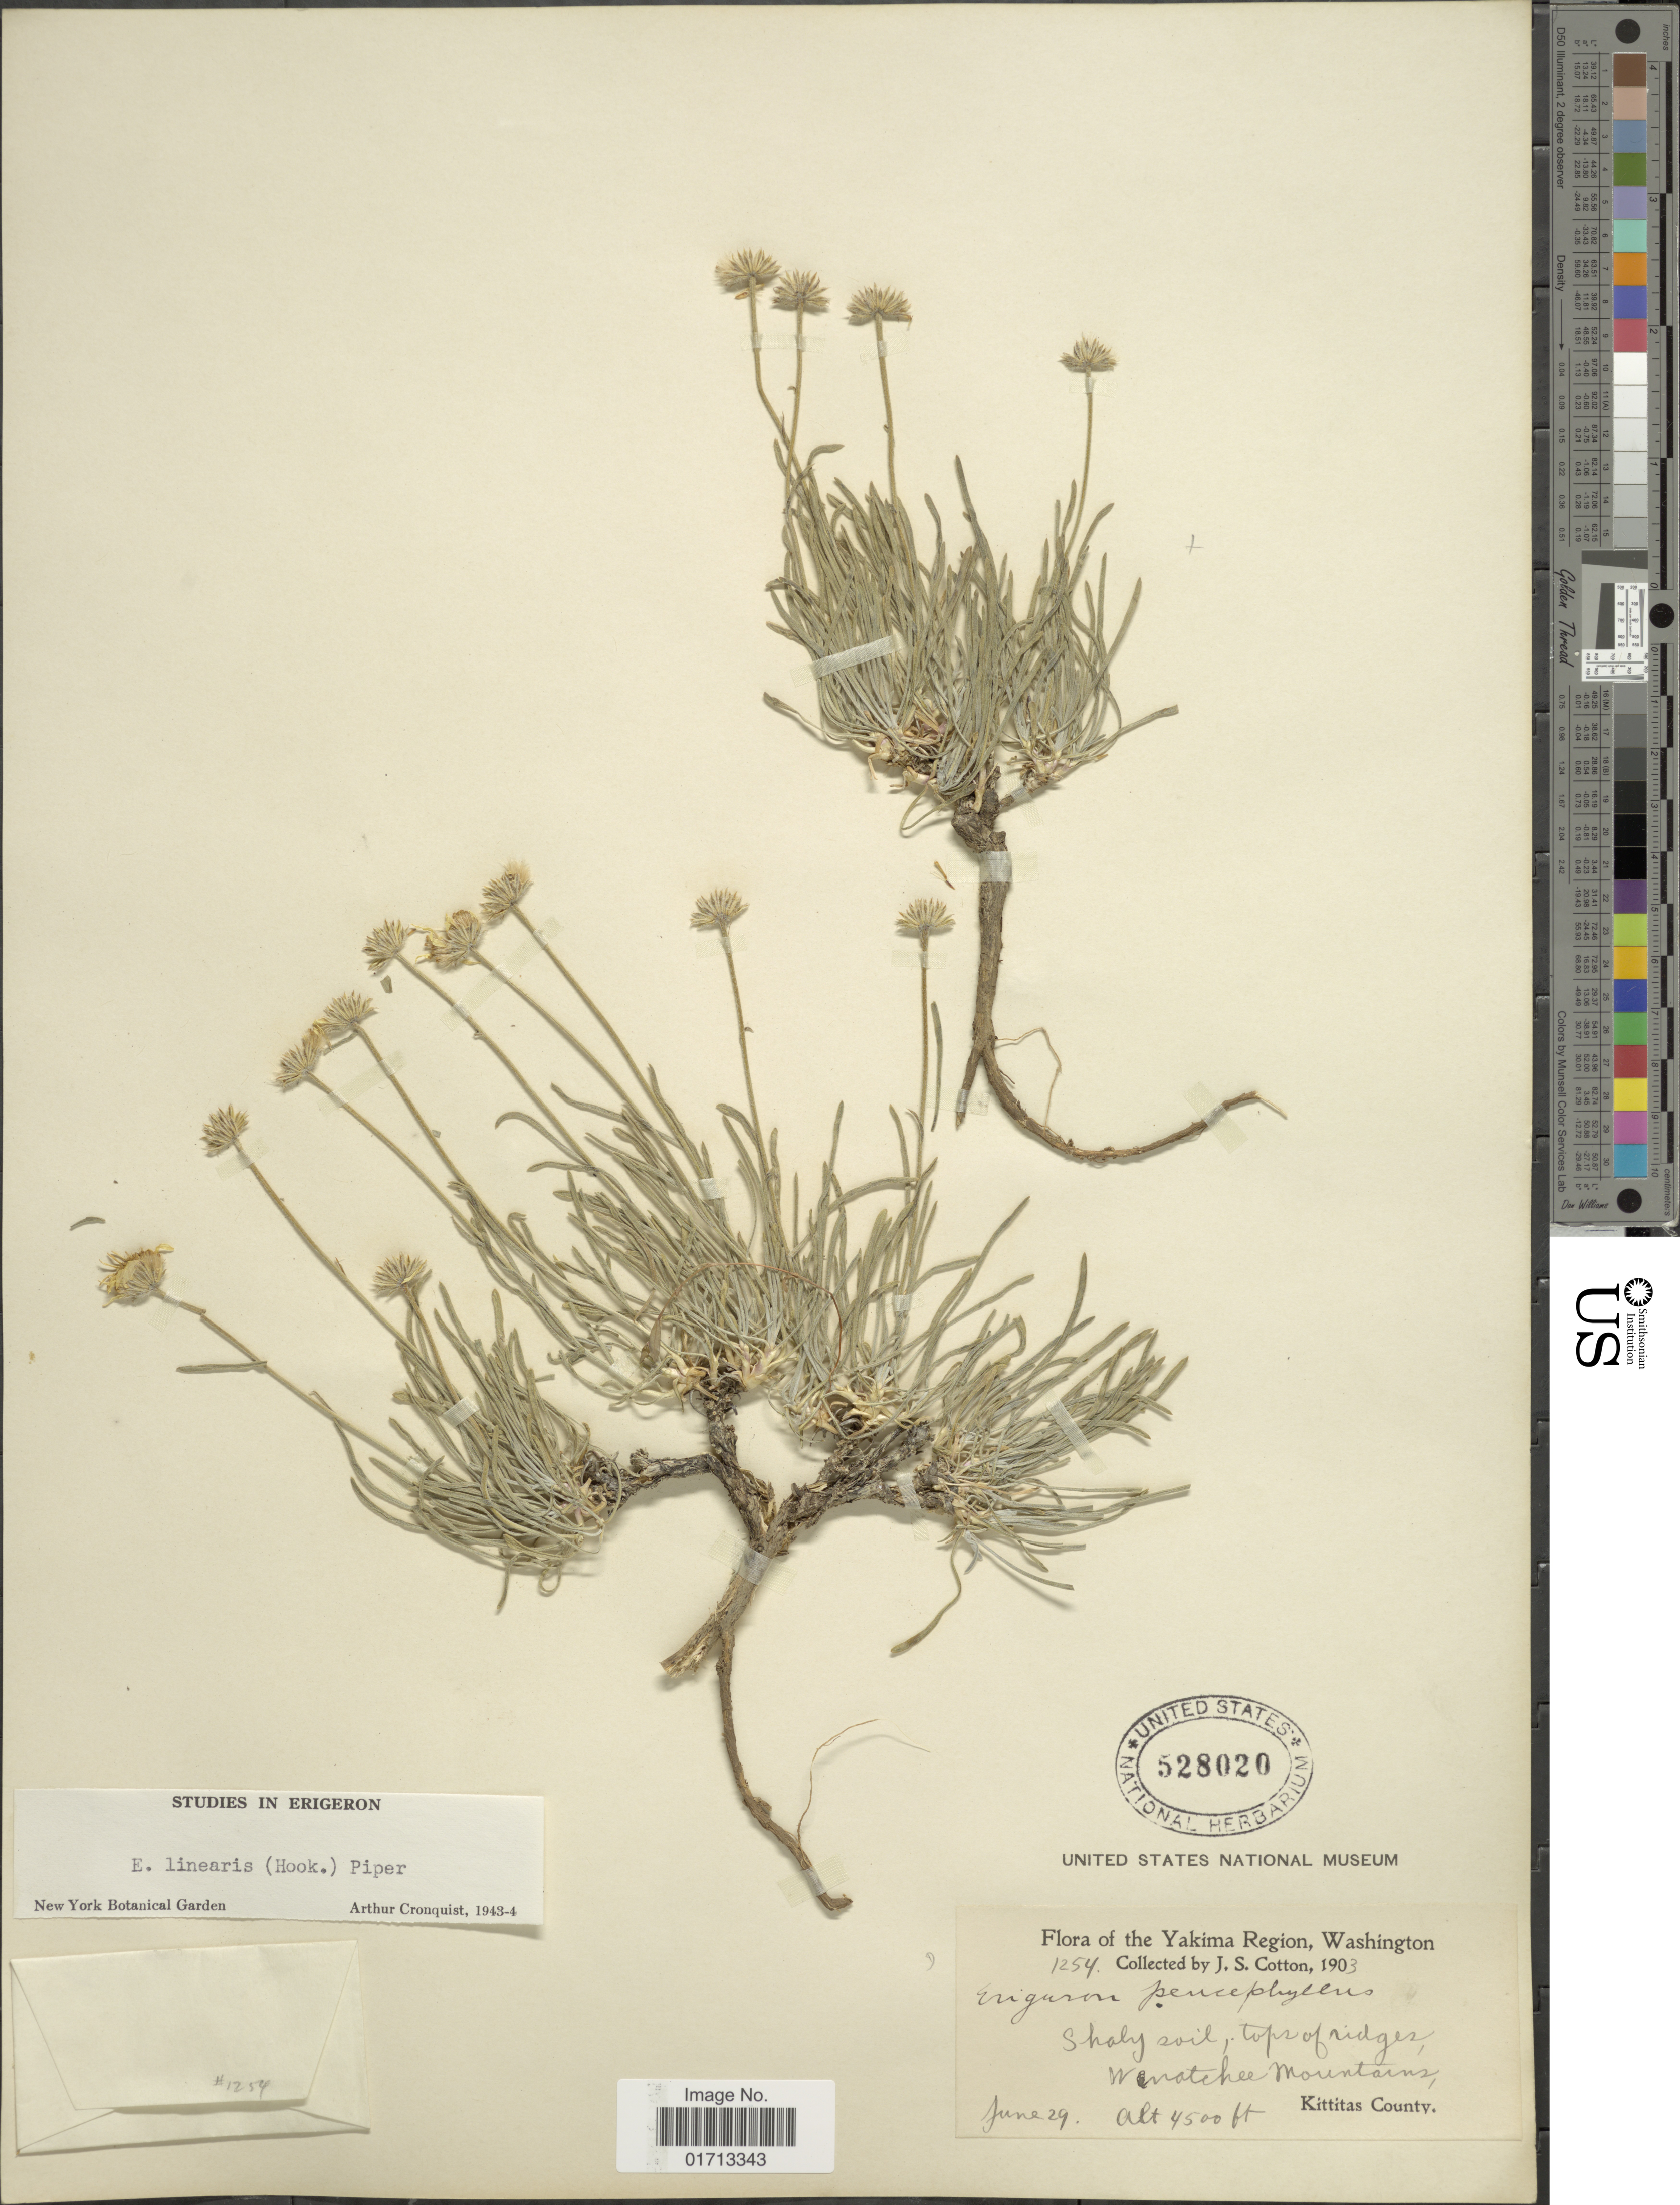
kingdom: Plantae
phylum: Tracheophyta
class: Magnoliopsida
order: Asterales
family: Asteraceae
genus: Erigeron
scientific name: Erigeron linearis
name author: (Hook.) Piper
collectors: J. S. Cotton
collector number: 1254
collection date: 1903-06-29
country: United States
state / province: Washington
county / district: Kittitas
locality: Yakima Region, Wenatchee Mountains, Kittitas County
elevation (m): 1372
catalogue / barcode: US 528020